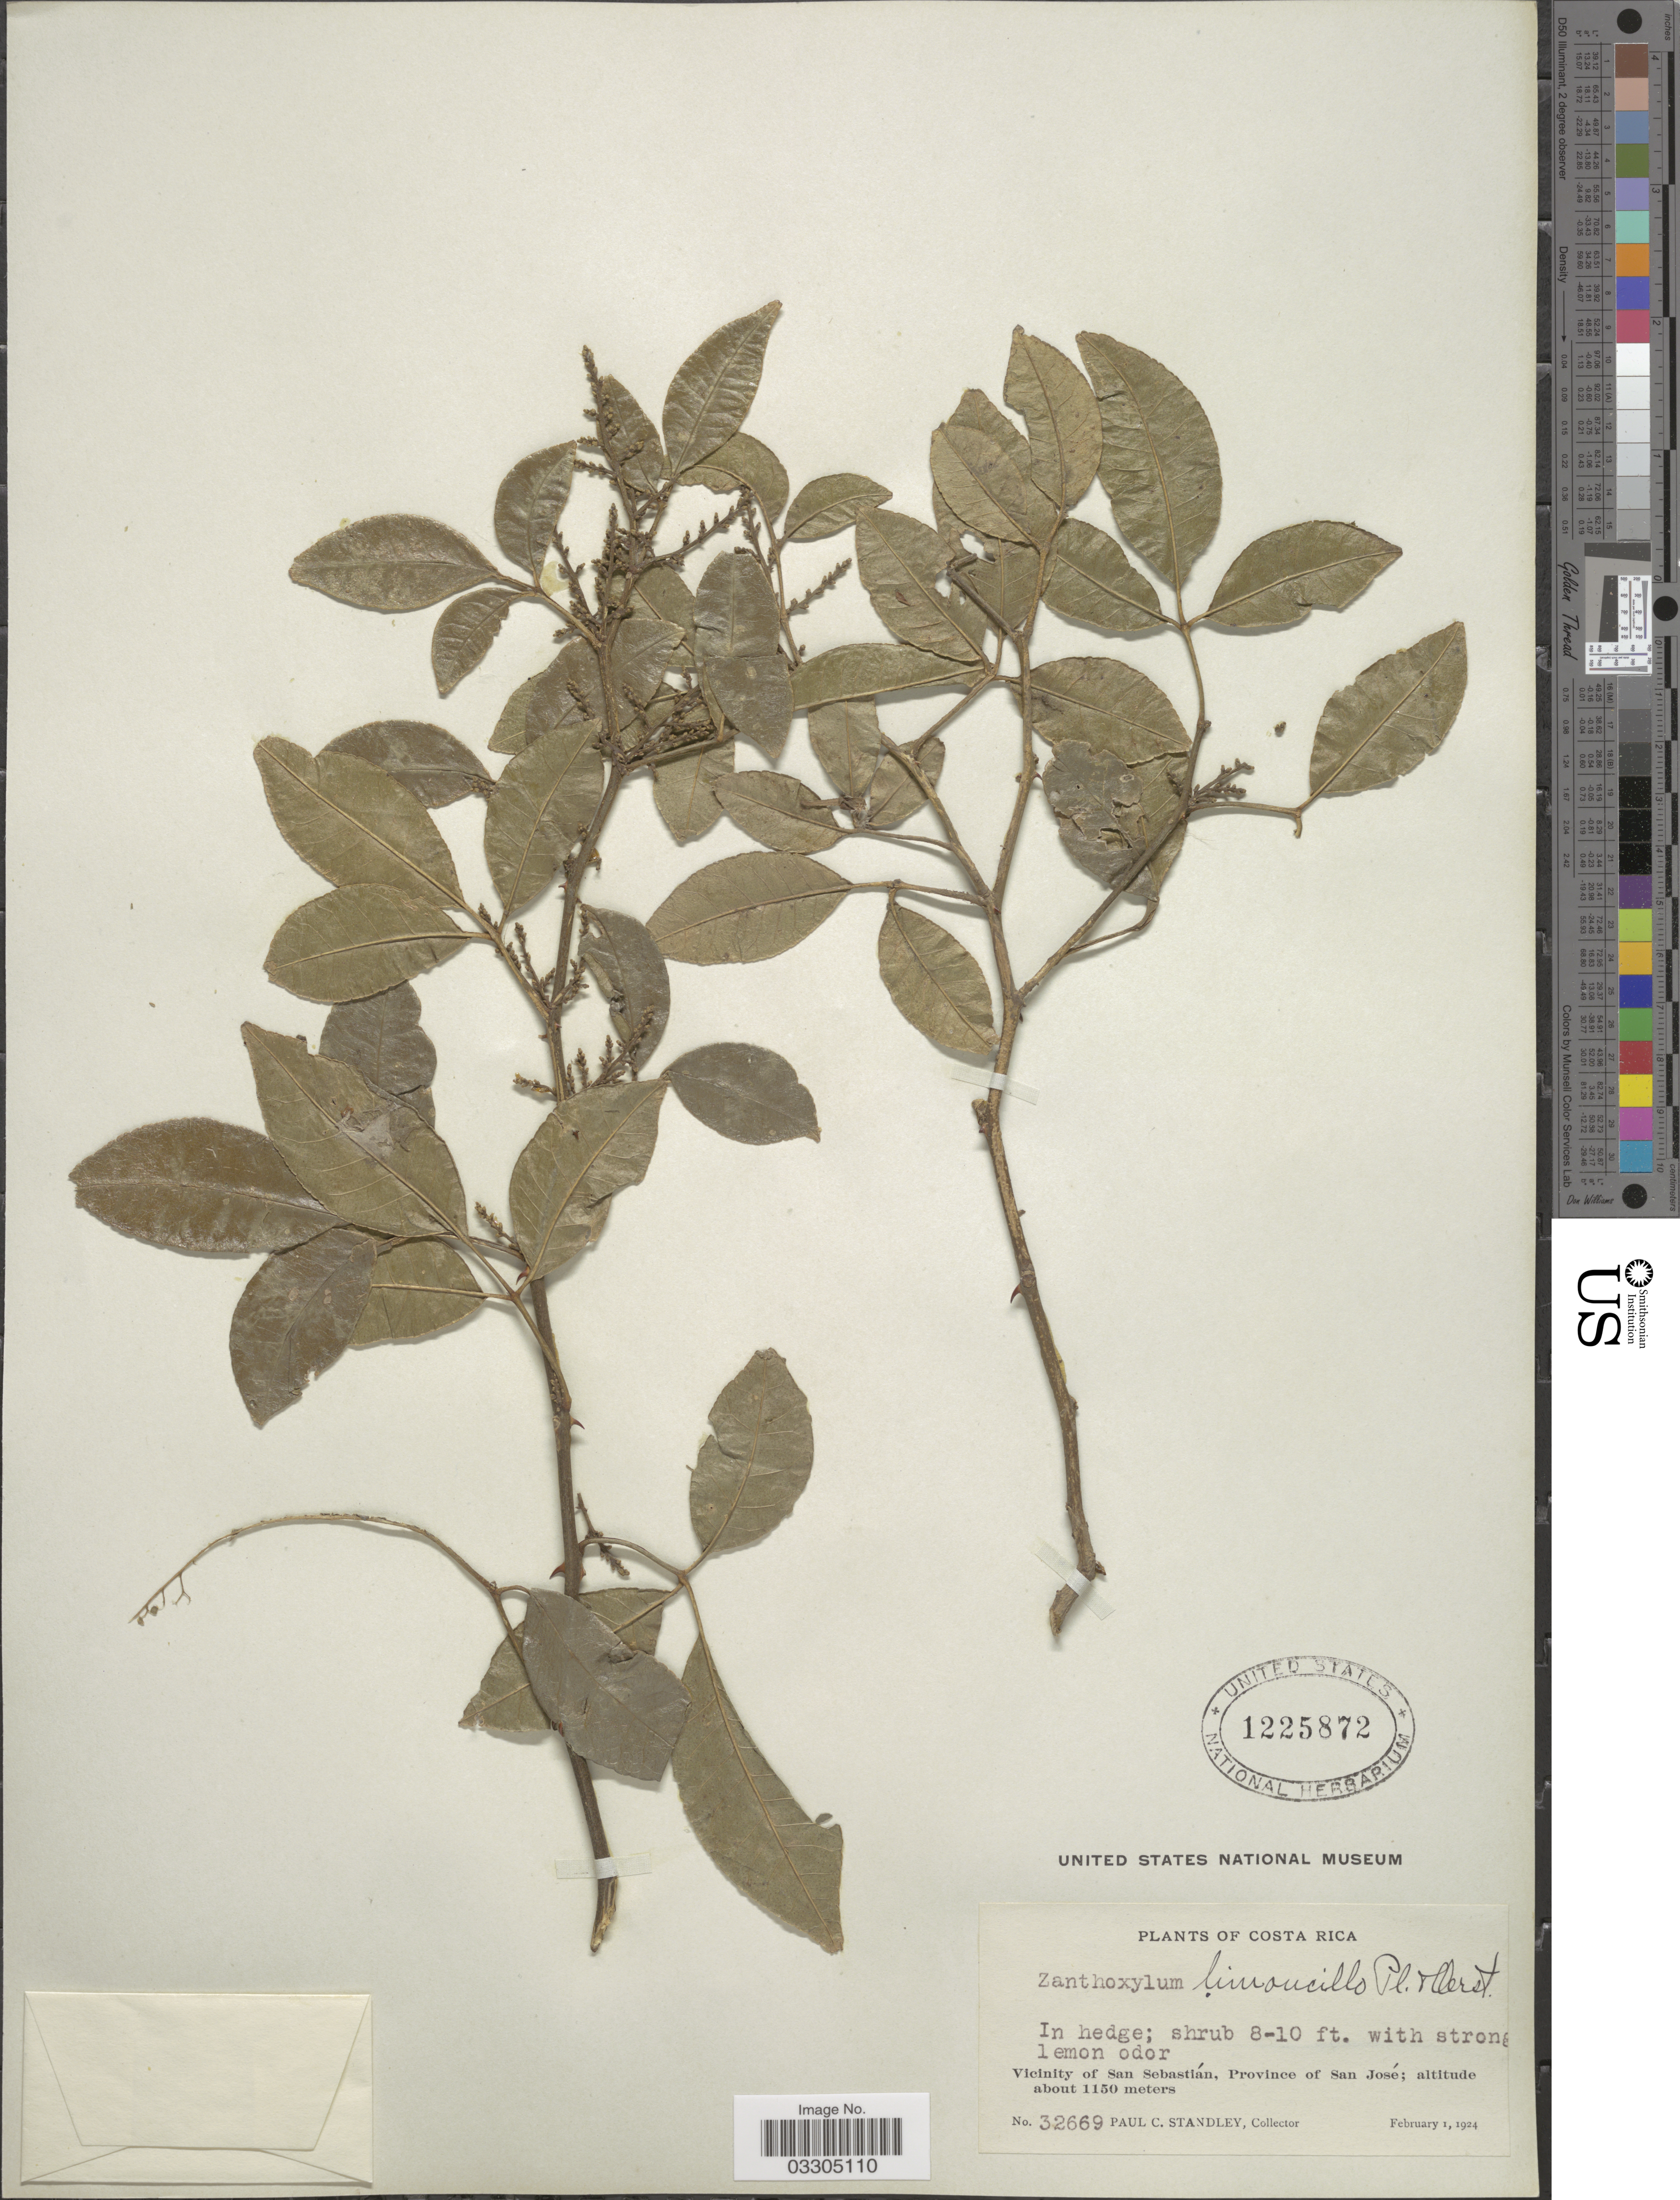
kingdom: Plantae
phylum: Tracheophyta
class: Magnoliopsida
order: Sapindales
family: Rutaceae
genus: Zanthoxylum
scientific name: Zanthoxylum limoncello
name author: Planch. & Oerst.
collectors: P. C. Standley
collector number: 32669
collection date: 1924-02-01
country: Costa Rica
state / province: San José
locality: Vicinity of San Sebastián.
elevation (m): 1150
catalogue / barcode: US 1225872